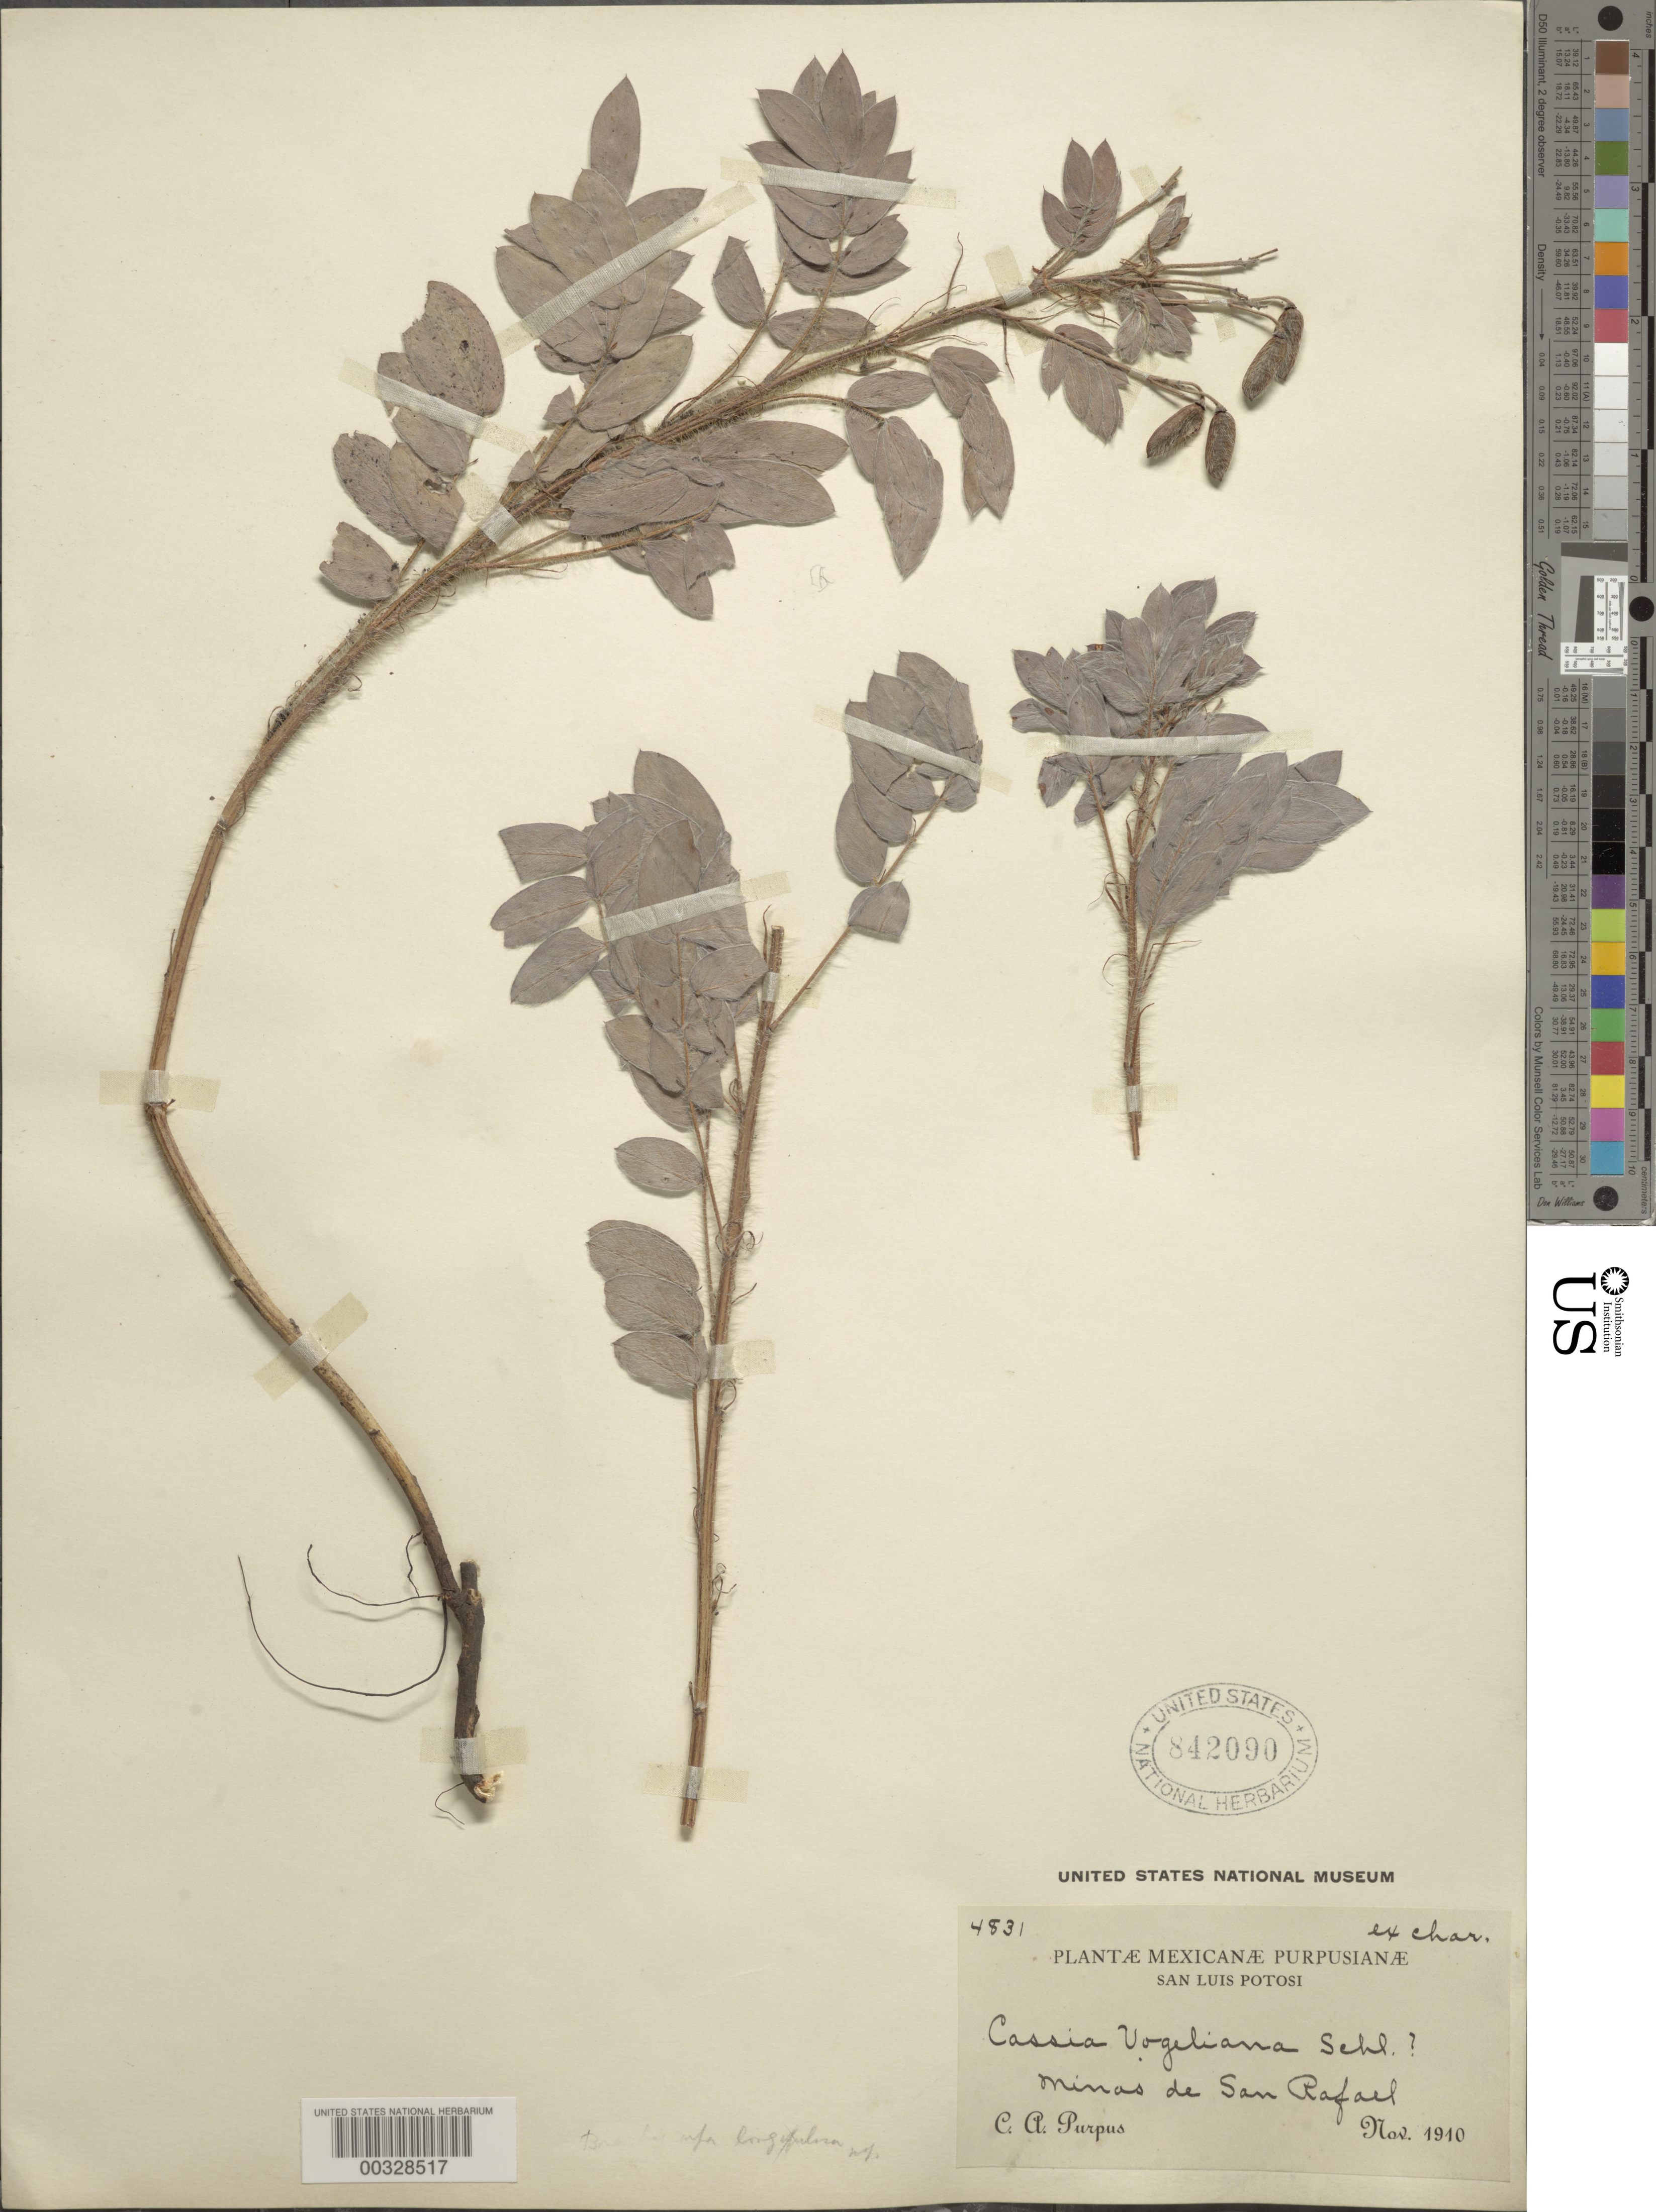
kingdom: Plantae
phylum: Tracheophyta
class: Magnoliopsida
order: Fabales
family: Fabaceae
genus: Senna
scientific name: Senna crotalarioides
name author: (Kunth) H.S. Irwin & Barneby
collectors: C. A. Purpus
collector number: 4831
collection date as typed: Nov 1910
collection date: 1910-11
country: Mexico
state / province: San Luis Potosí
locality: Minas de San Rafael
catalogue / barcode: US 842090